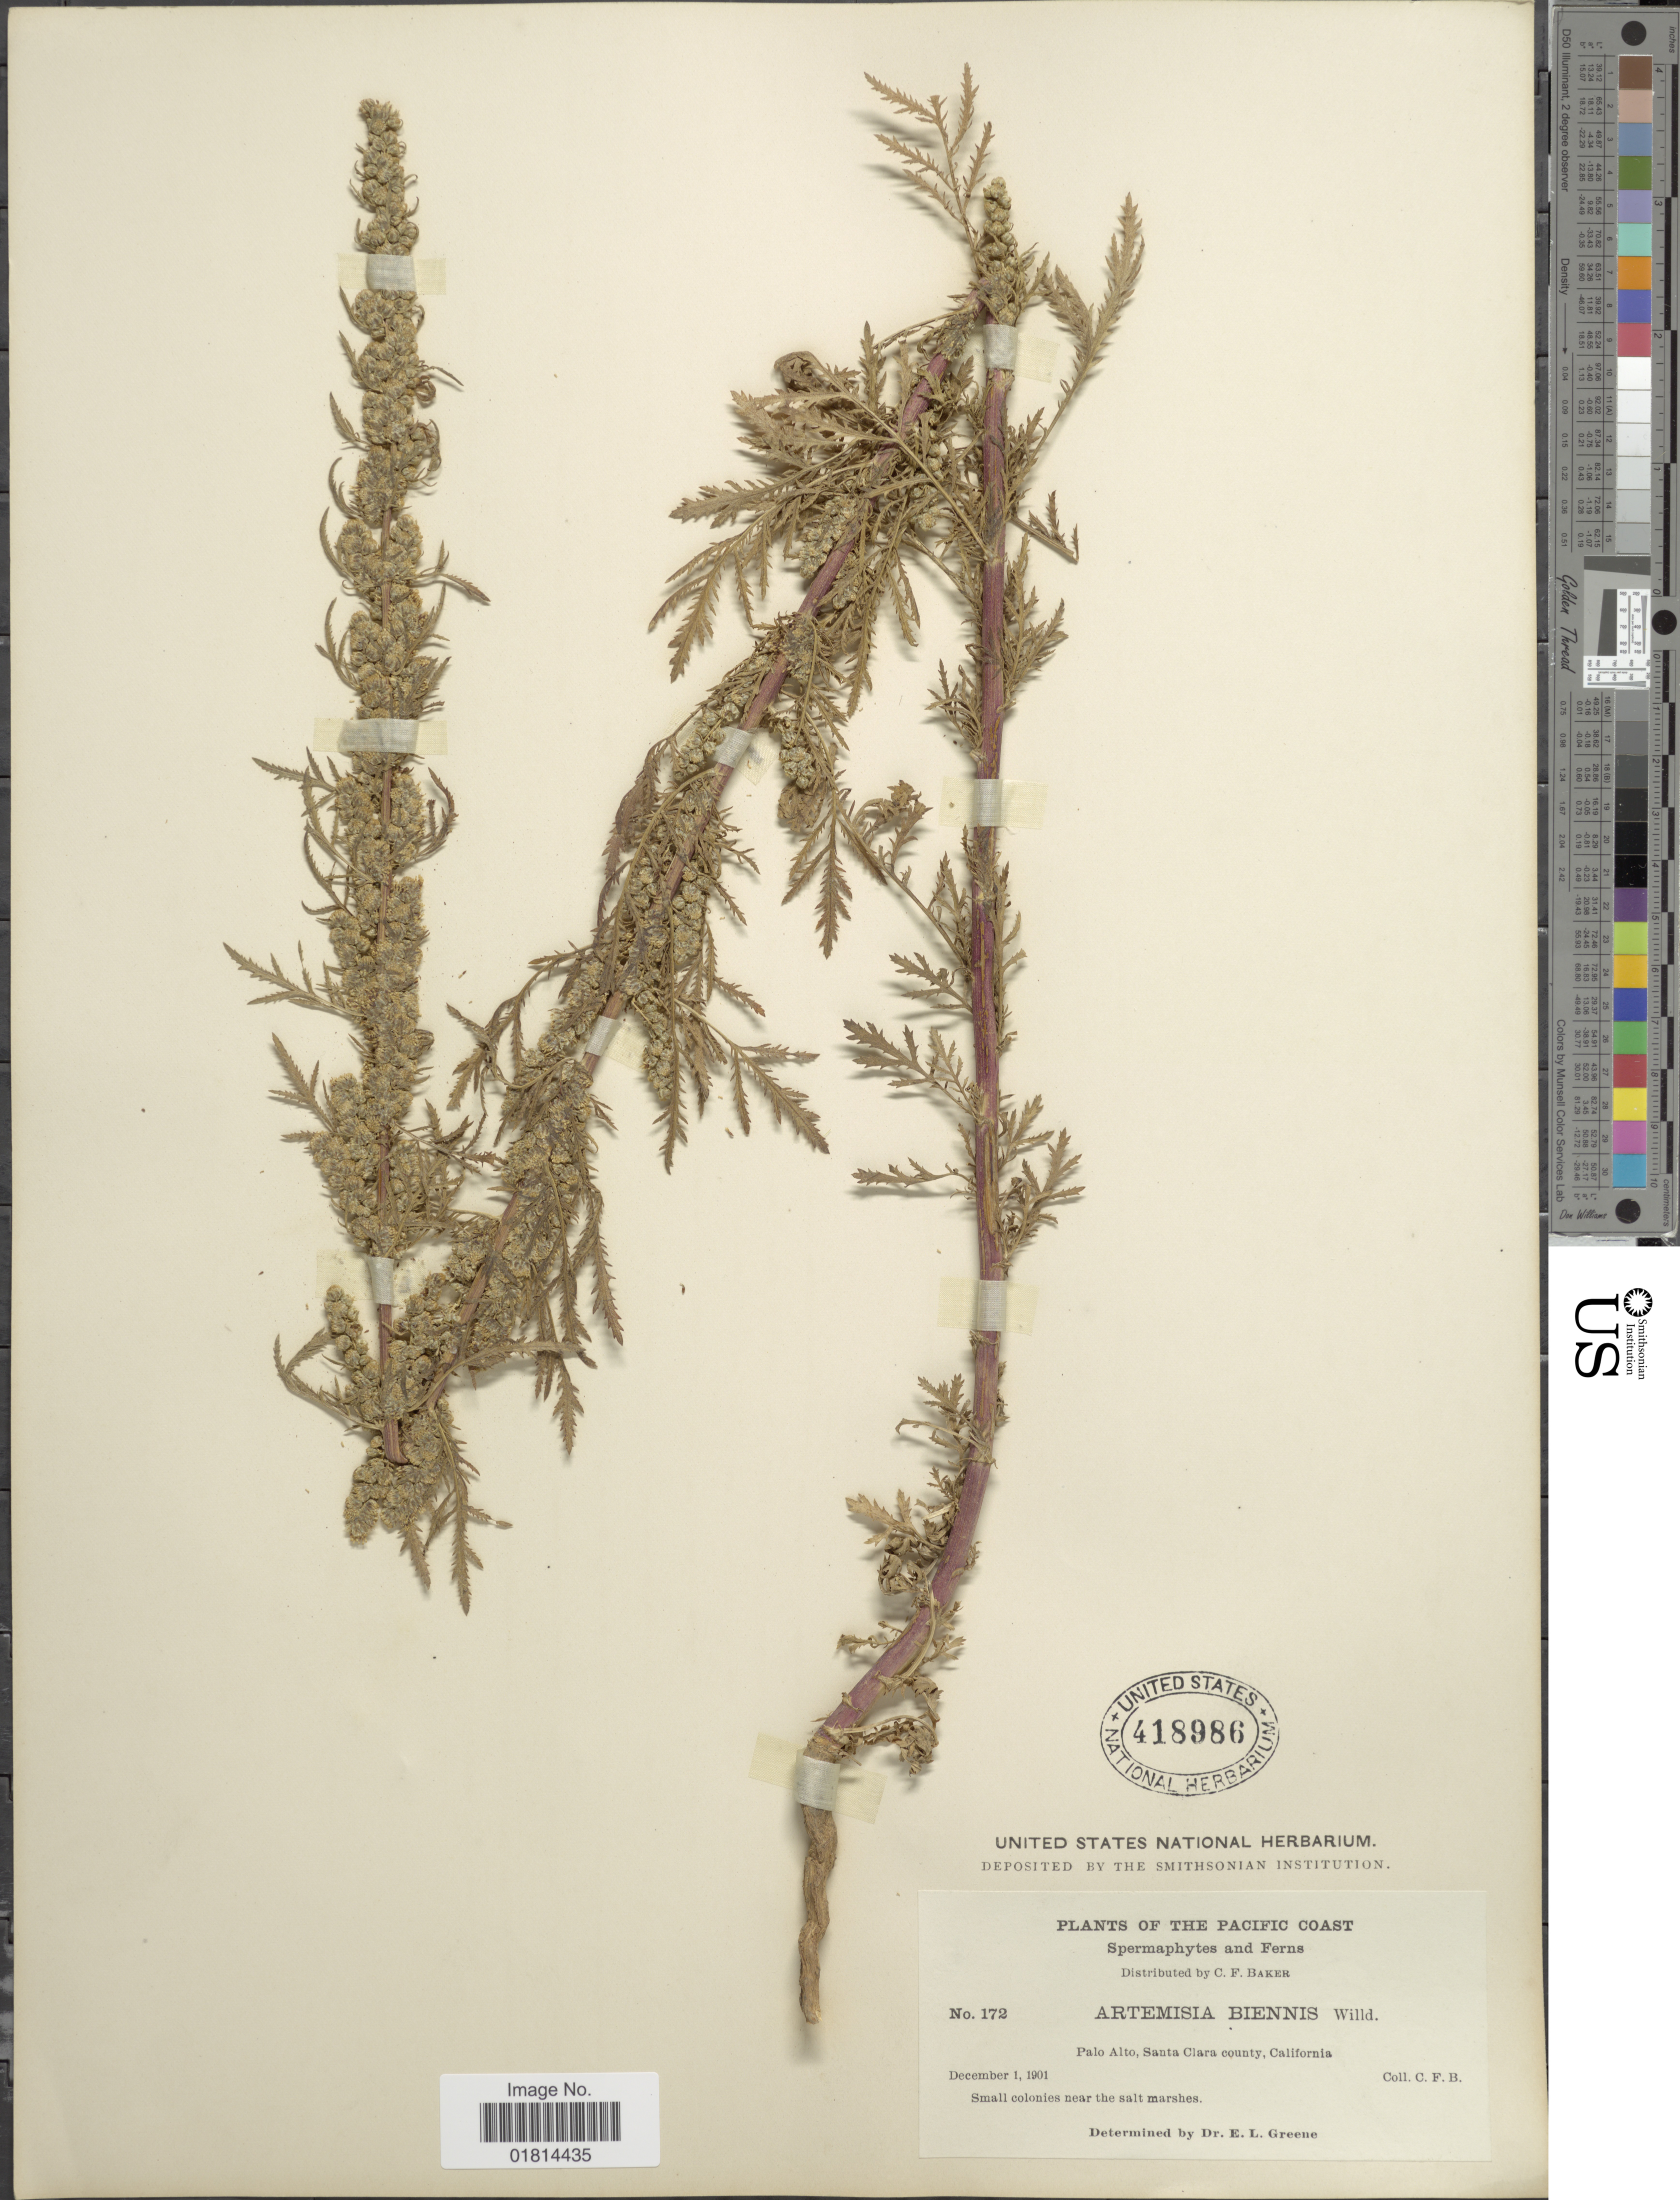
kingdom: Plantae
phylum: Tracheophyta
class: Magnoliopsida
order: Asterales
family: Asteraceae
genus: Artemisia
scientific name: Artemisia biennis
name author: Willd.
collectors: C. F. Baker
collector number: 172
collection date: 1901-12-01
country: United States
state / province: California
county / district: Santa Clara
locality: Pacific Coast. Palo Alto, Santa Clara county, California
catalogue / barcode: US 418986